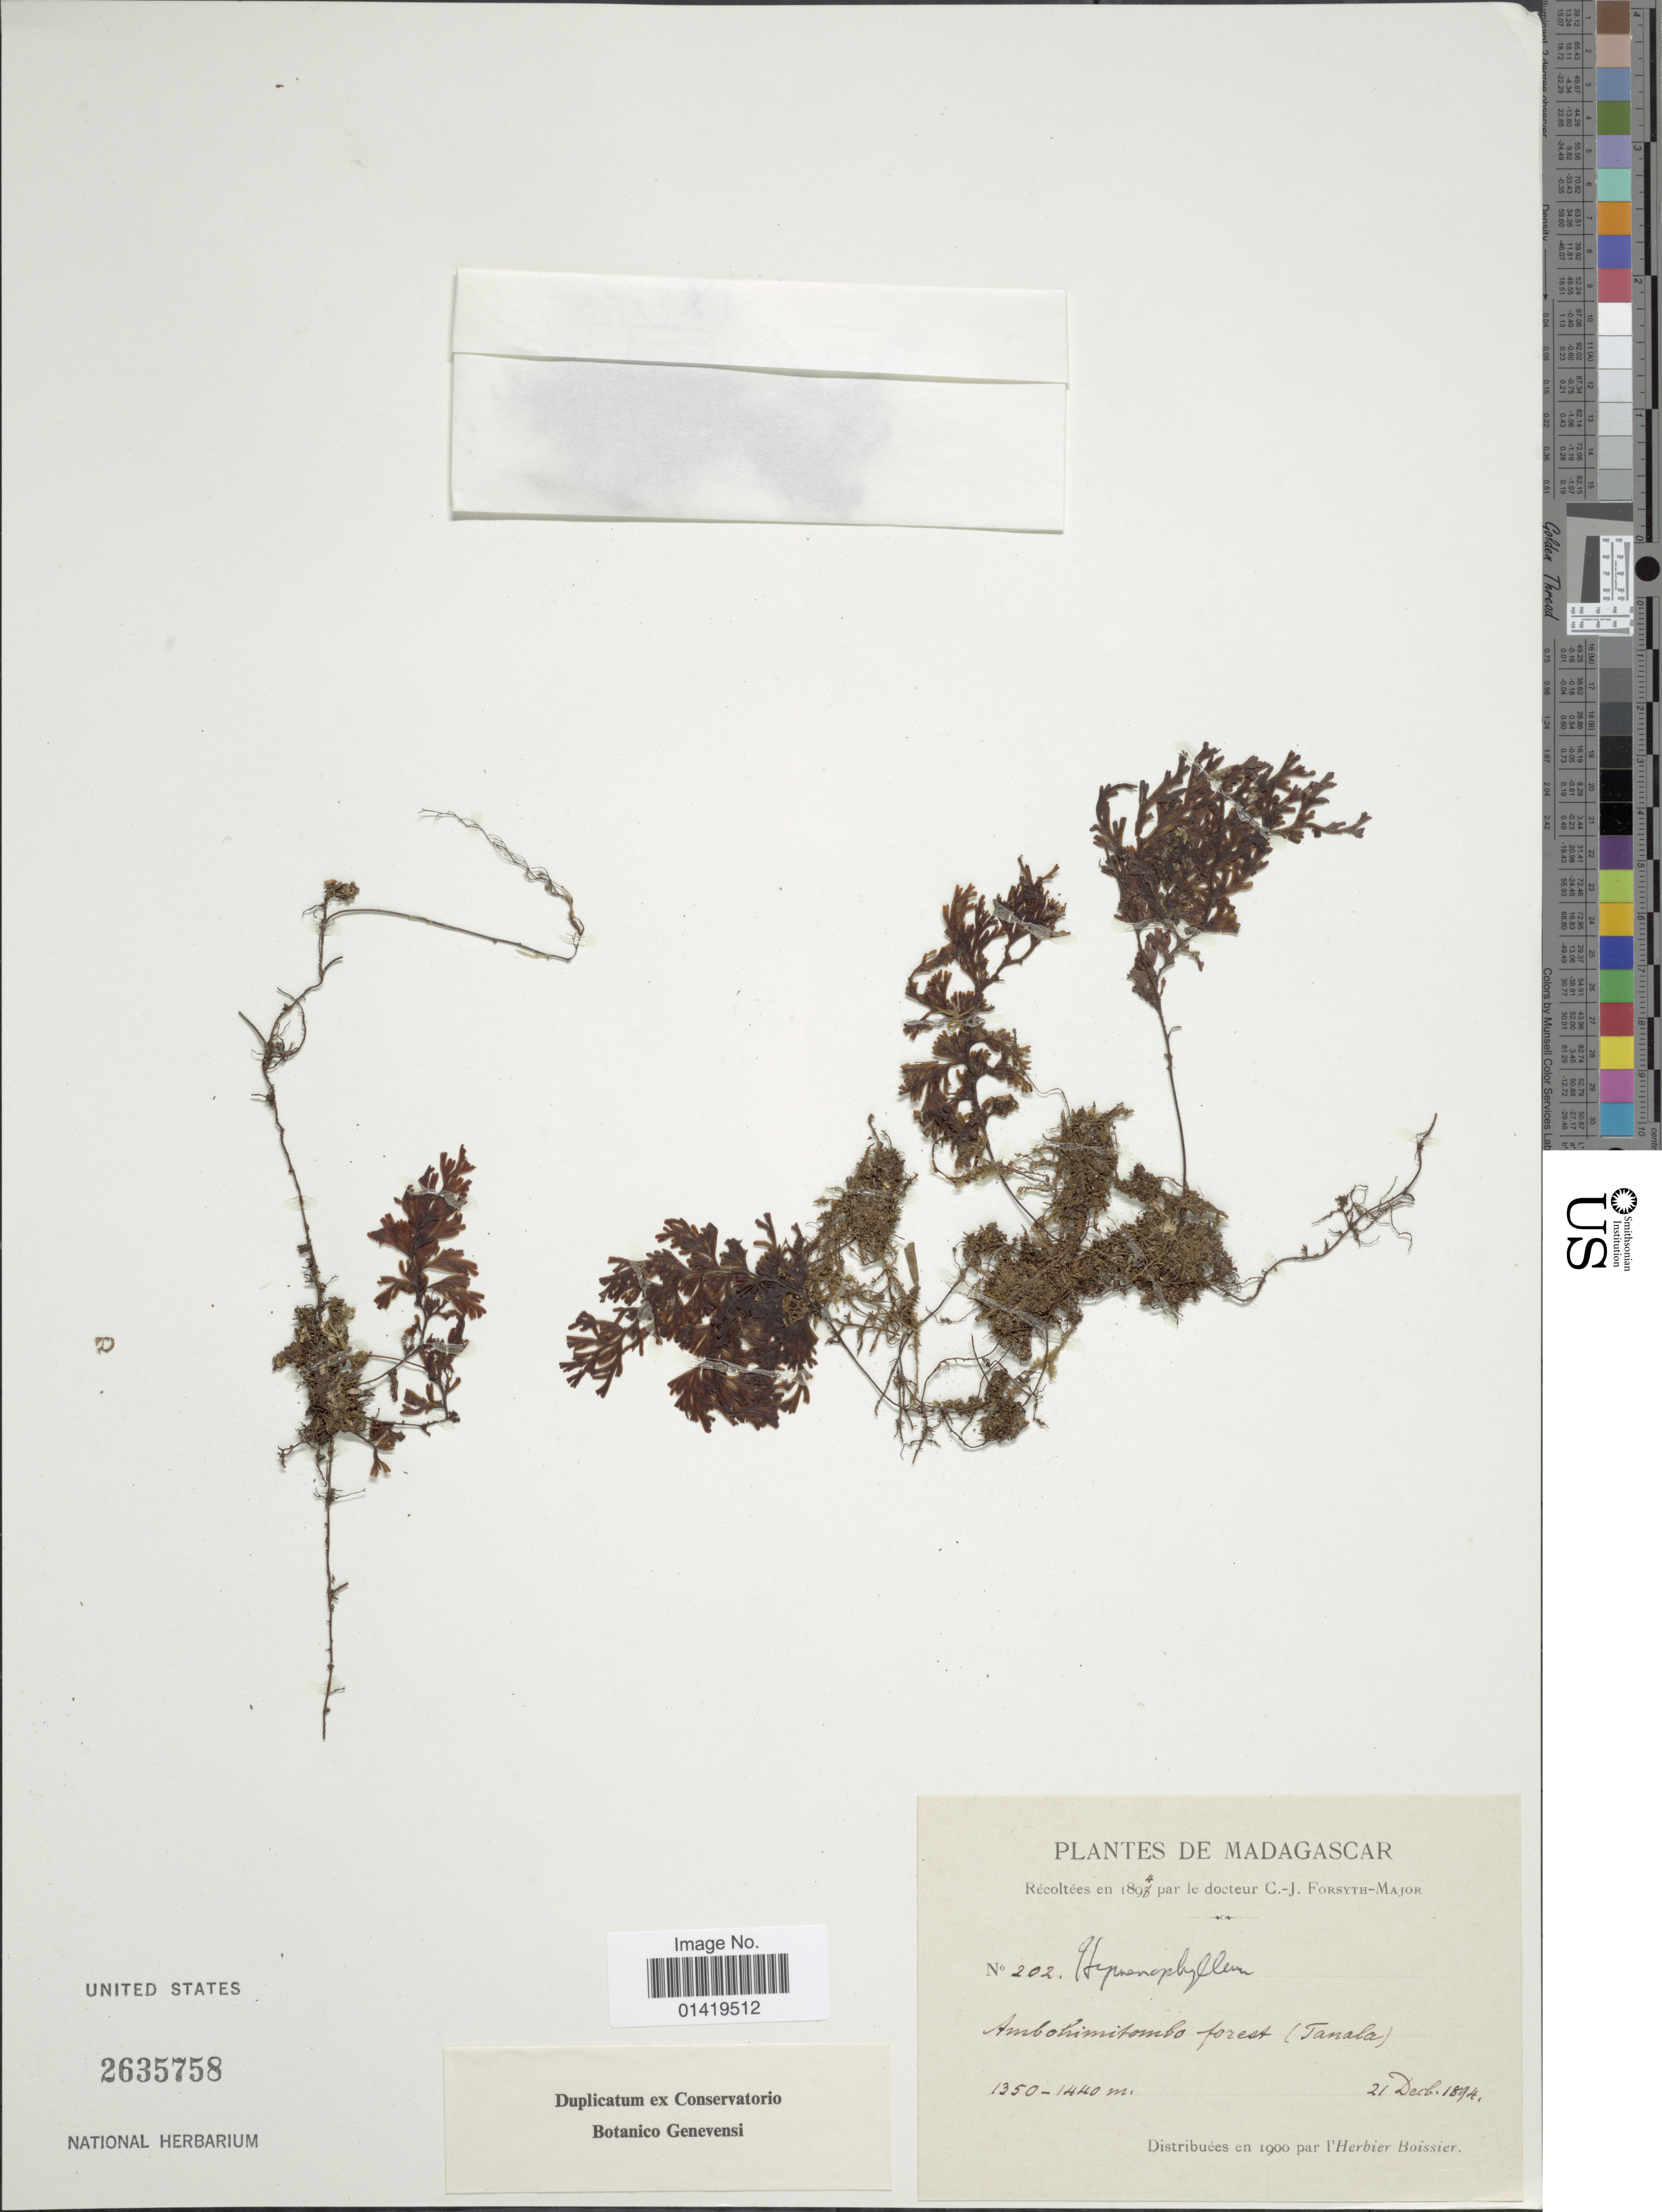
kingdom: Plantae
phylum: Tracheophyta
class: Polypodiopsida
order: Hymenophyllales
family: Hymenophyllaceae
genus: Hymenophyllum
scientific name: Hymenophyllum sp.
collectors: C. I. Forsyth-Major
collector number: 202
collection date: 1894-12-21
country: Madagascar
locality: Ambohimitombo forest Tanala.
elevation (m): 1350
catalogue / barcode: US 2635758